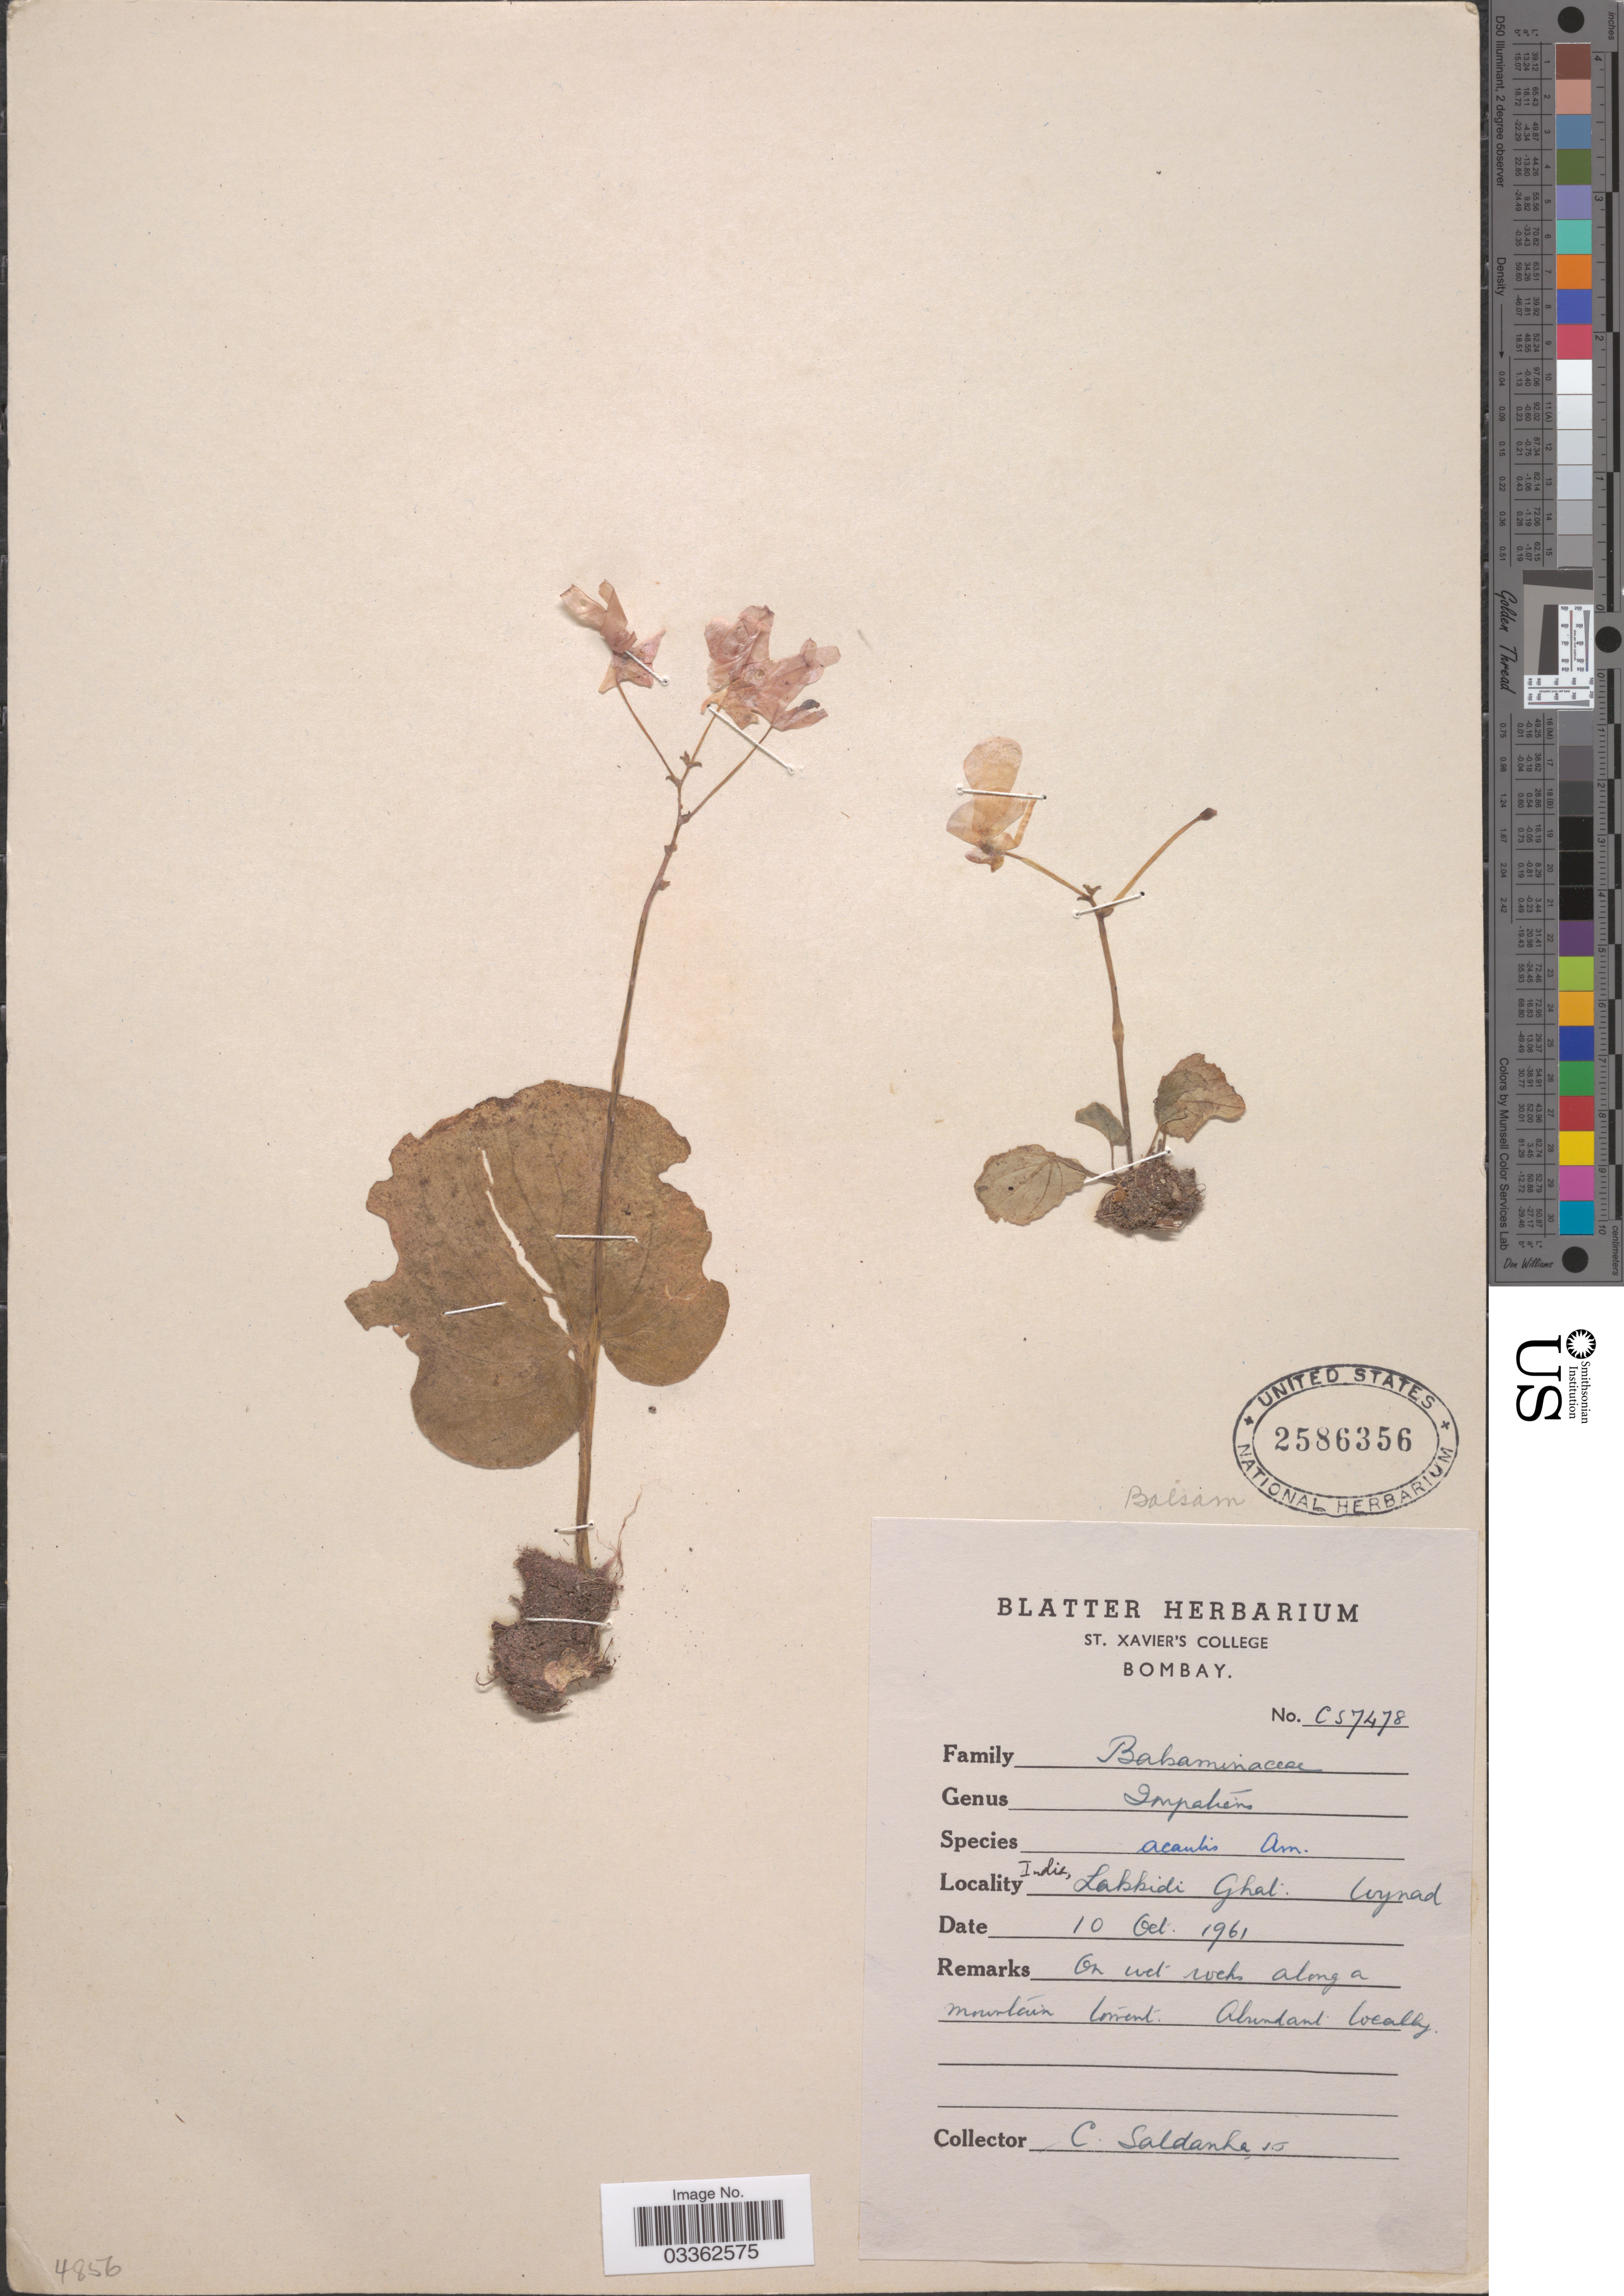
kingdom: Plantae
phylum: Tracheophyta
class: Magnoliopsida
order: Ericales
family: Balsaminaceae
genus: Impatiens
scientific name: Impatiens acaulis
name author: Arn.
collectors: C. Saldanha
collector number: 10*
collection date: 1961-10-10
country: India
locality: Lakkidi Ghat. Coynad [interpreted].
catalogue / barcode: US 2586356